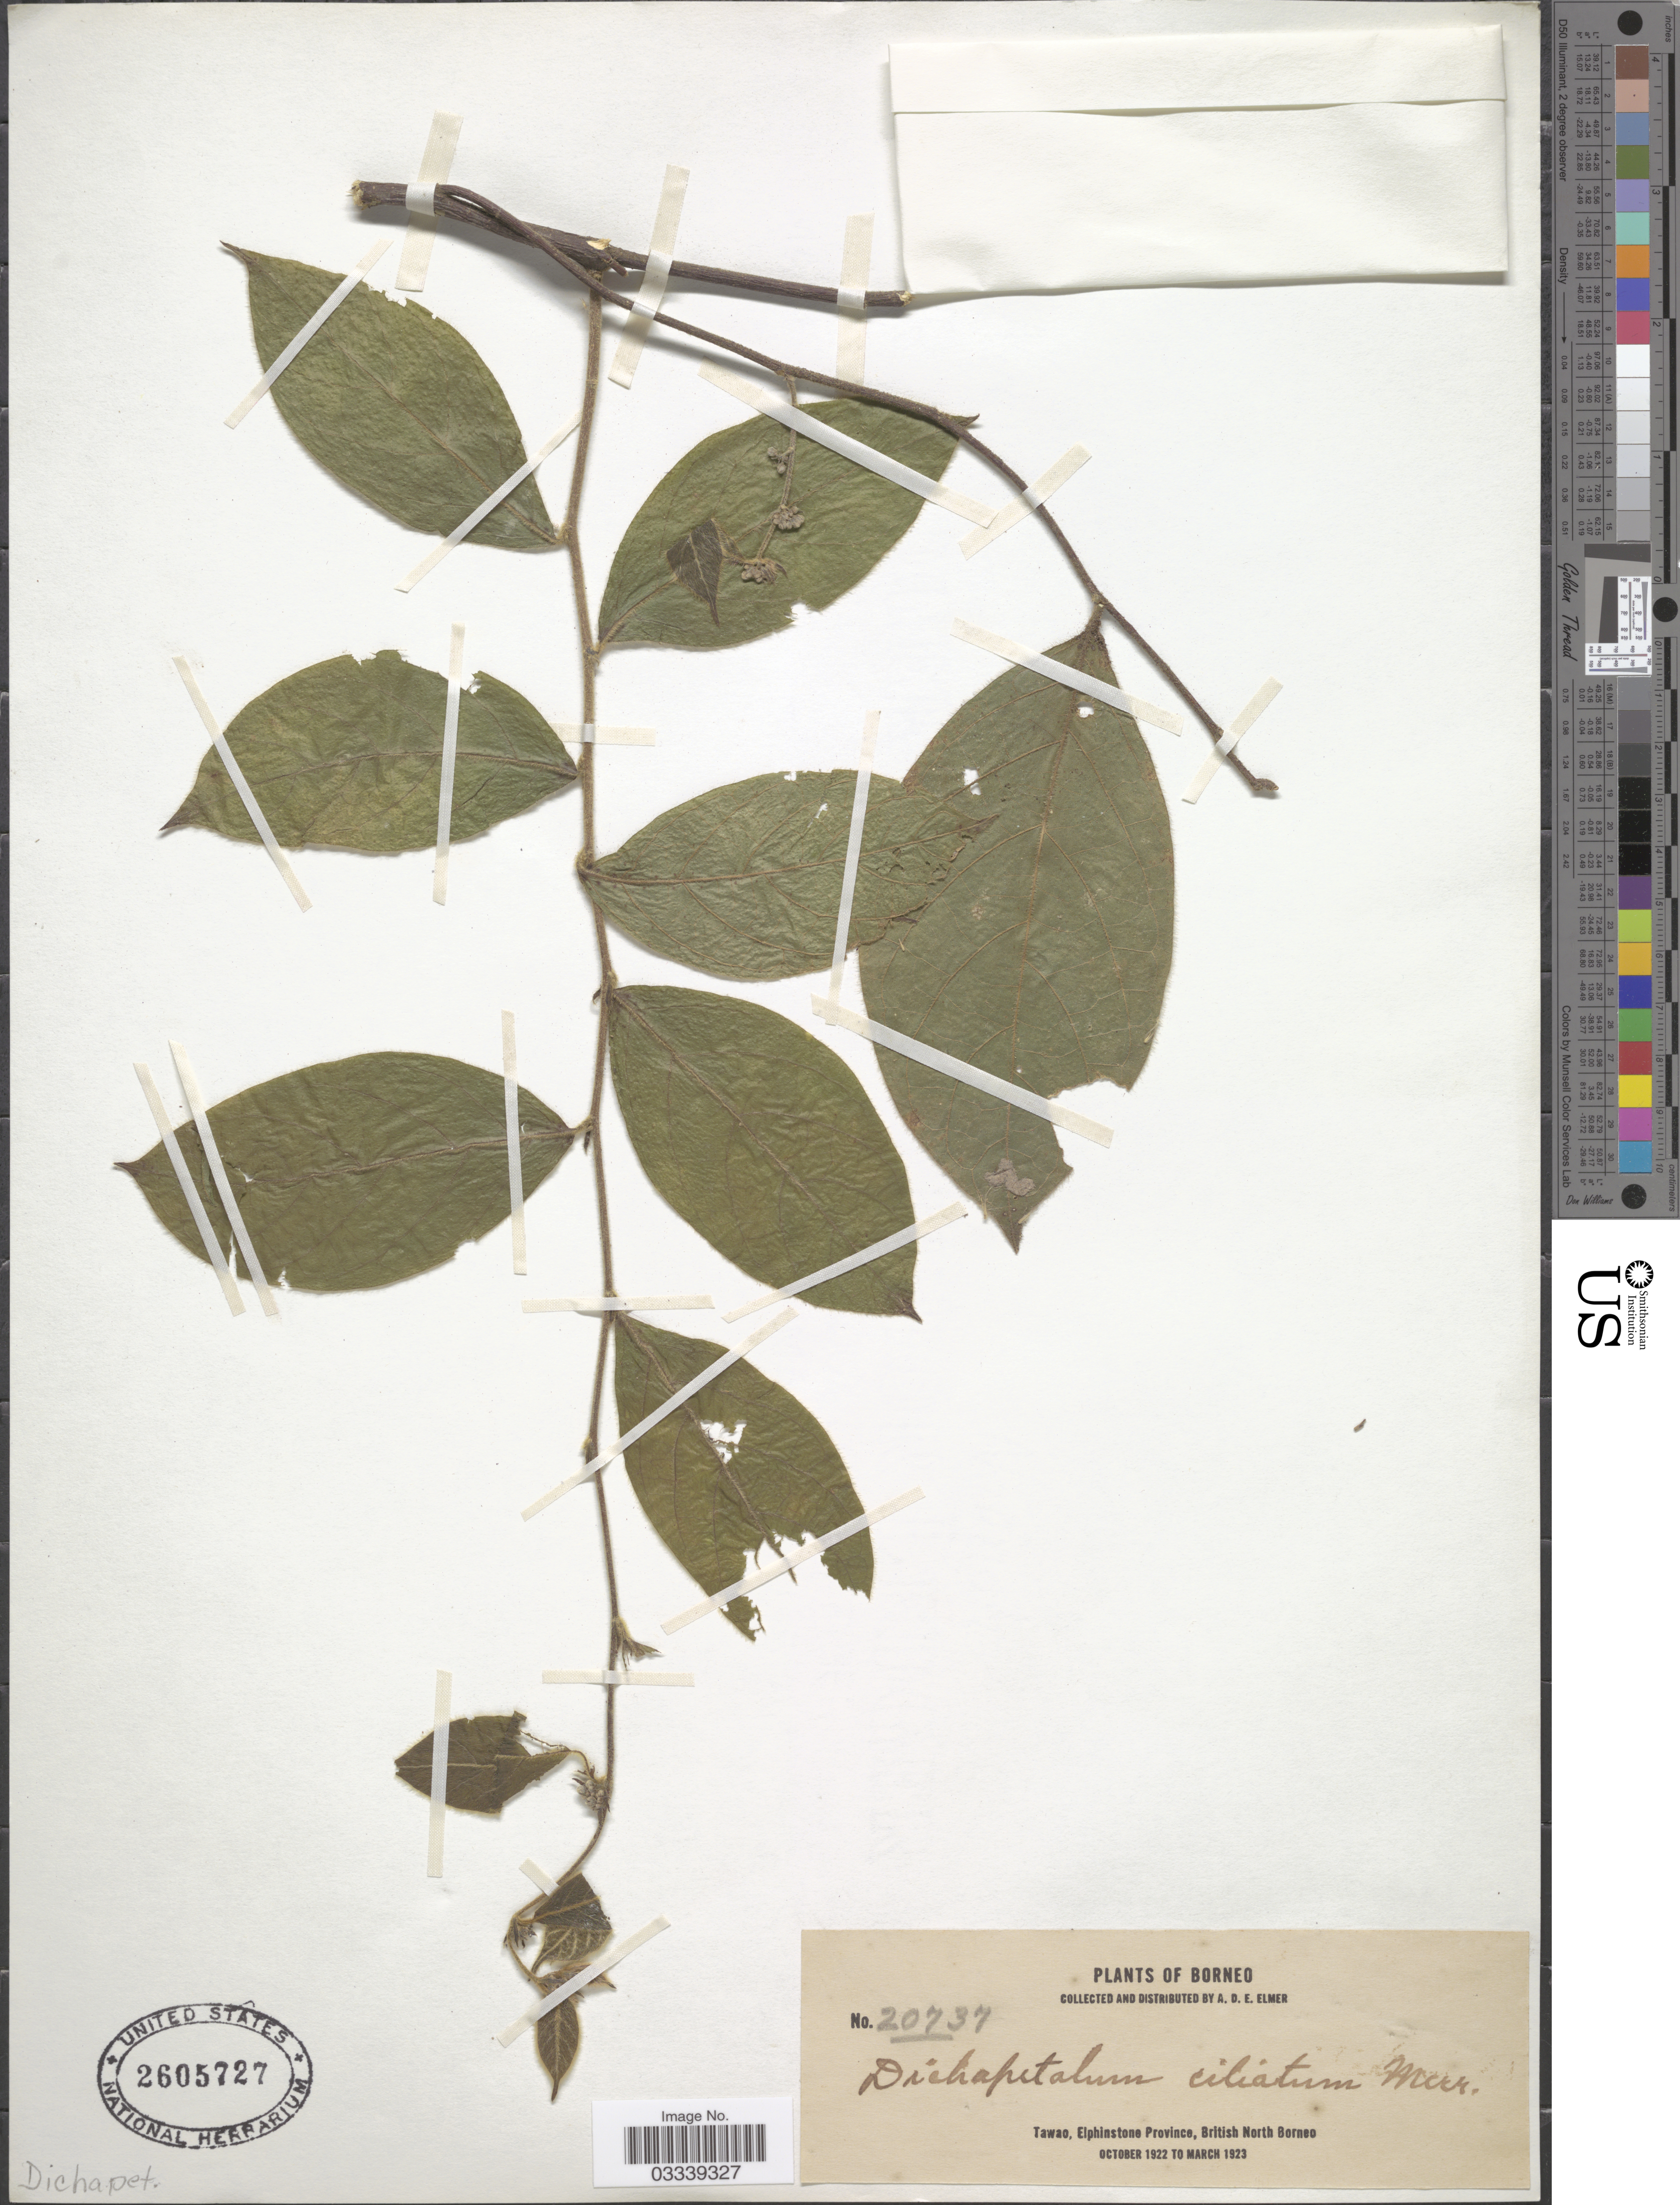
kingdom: Plantae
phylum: Tracheophyta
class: Magnoliopsida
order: Malpighiales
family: Dichapetalaceae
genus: Dichapetalum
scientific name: Dichapetalum ciliatum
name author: Merr.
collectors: A. D. E. Elmer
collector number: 20737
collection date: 1922-10/1923-03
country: Malaysia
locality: Borneo, Tawao, Elphinstone Province, British North Borneo.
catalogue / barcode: US 2605727